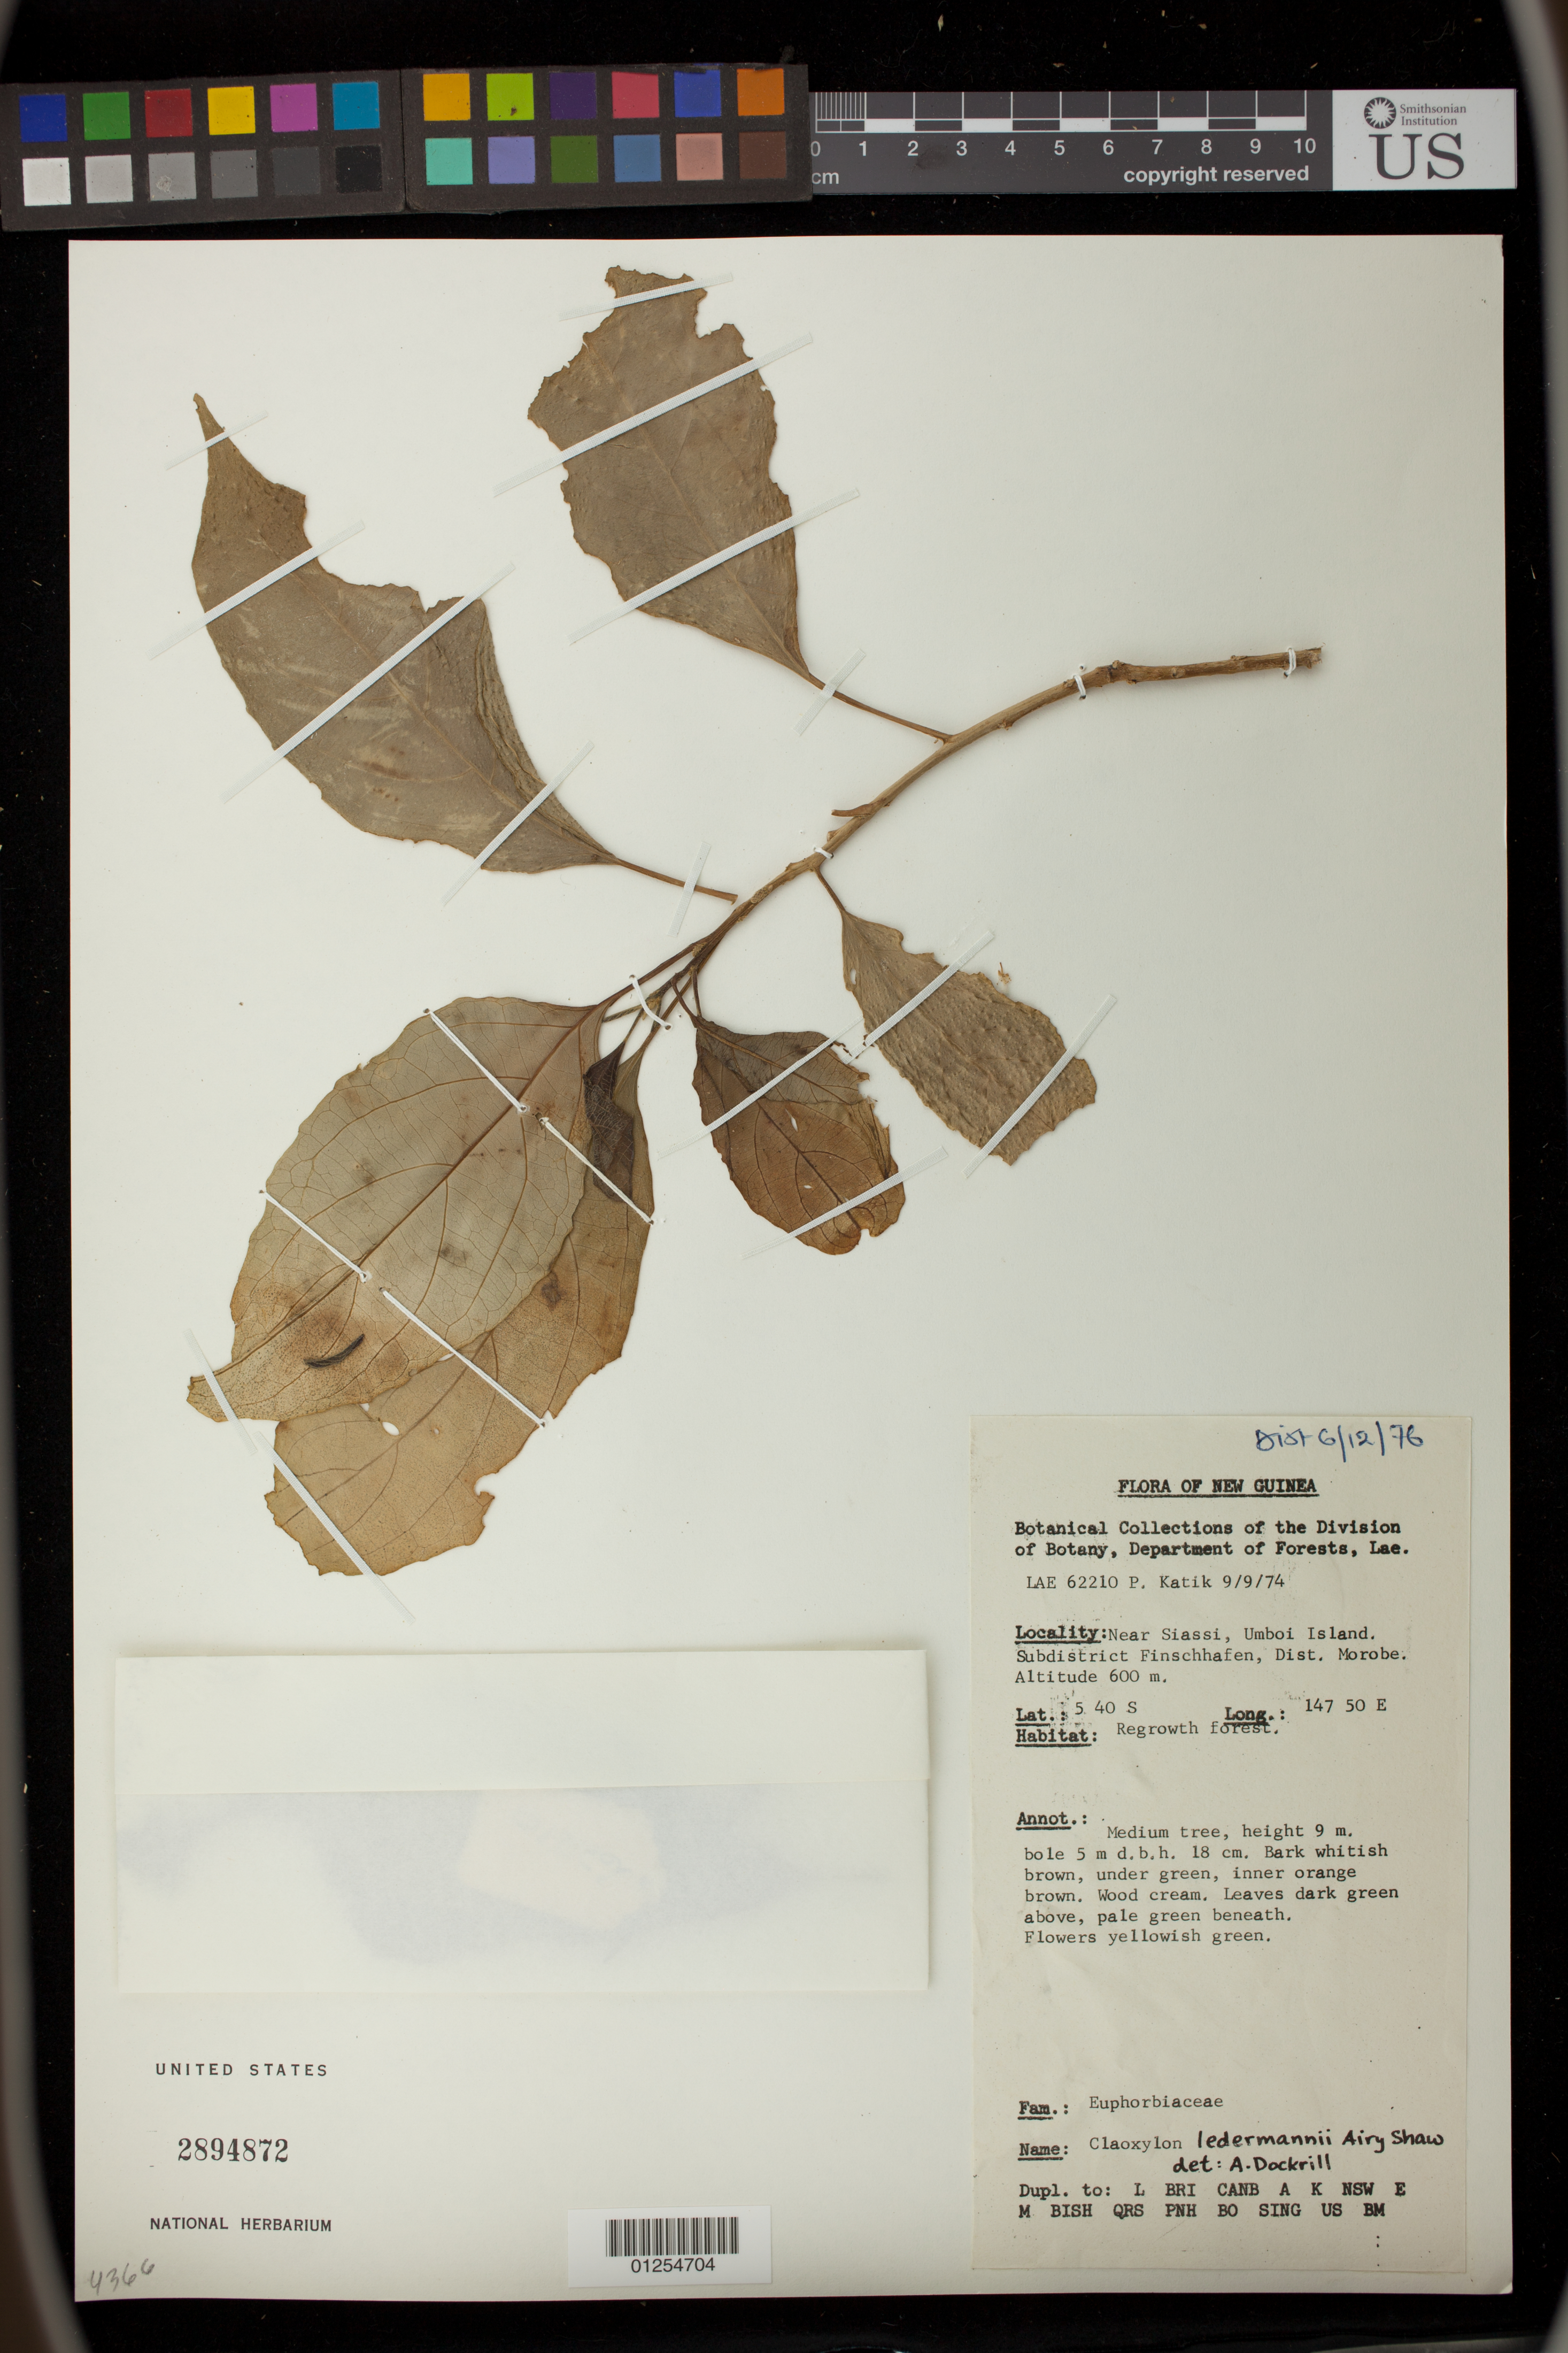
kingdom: Plantae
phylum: Tracheophyta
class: Magnoliopsida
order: Malpighiales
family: Euphorbiaceae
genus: Claoxylon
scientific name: Claoxylon ledermannii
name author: Airy Shaw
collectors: P. Katik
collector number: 62210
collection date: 1974-09-09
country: Papua New Guinea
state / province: Morobe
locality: Near Siassi, Umboi Island, Subdistrict Finschhafen.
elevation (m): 600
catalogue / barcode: US 2894872